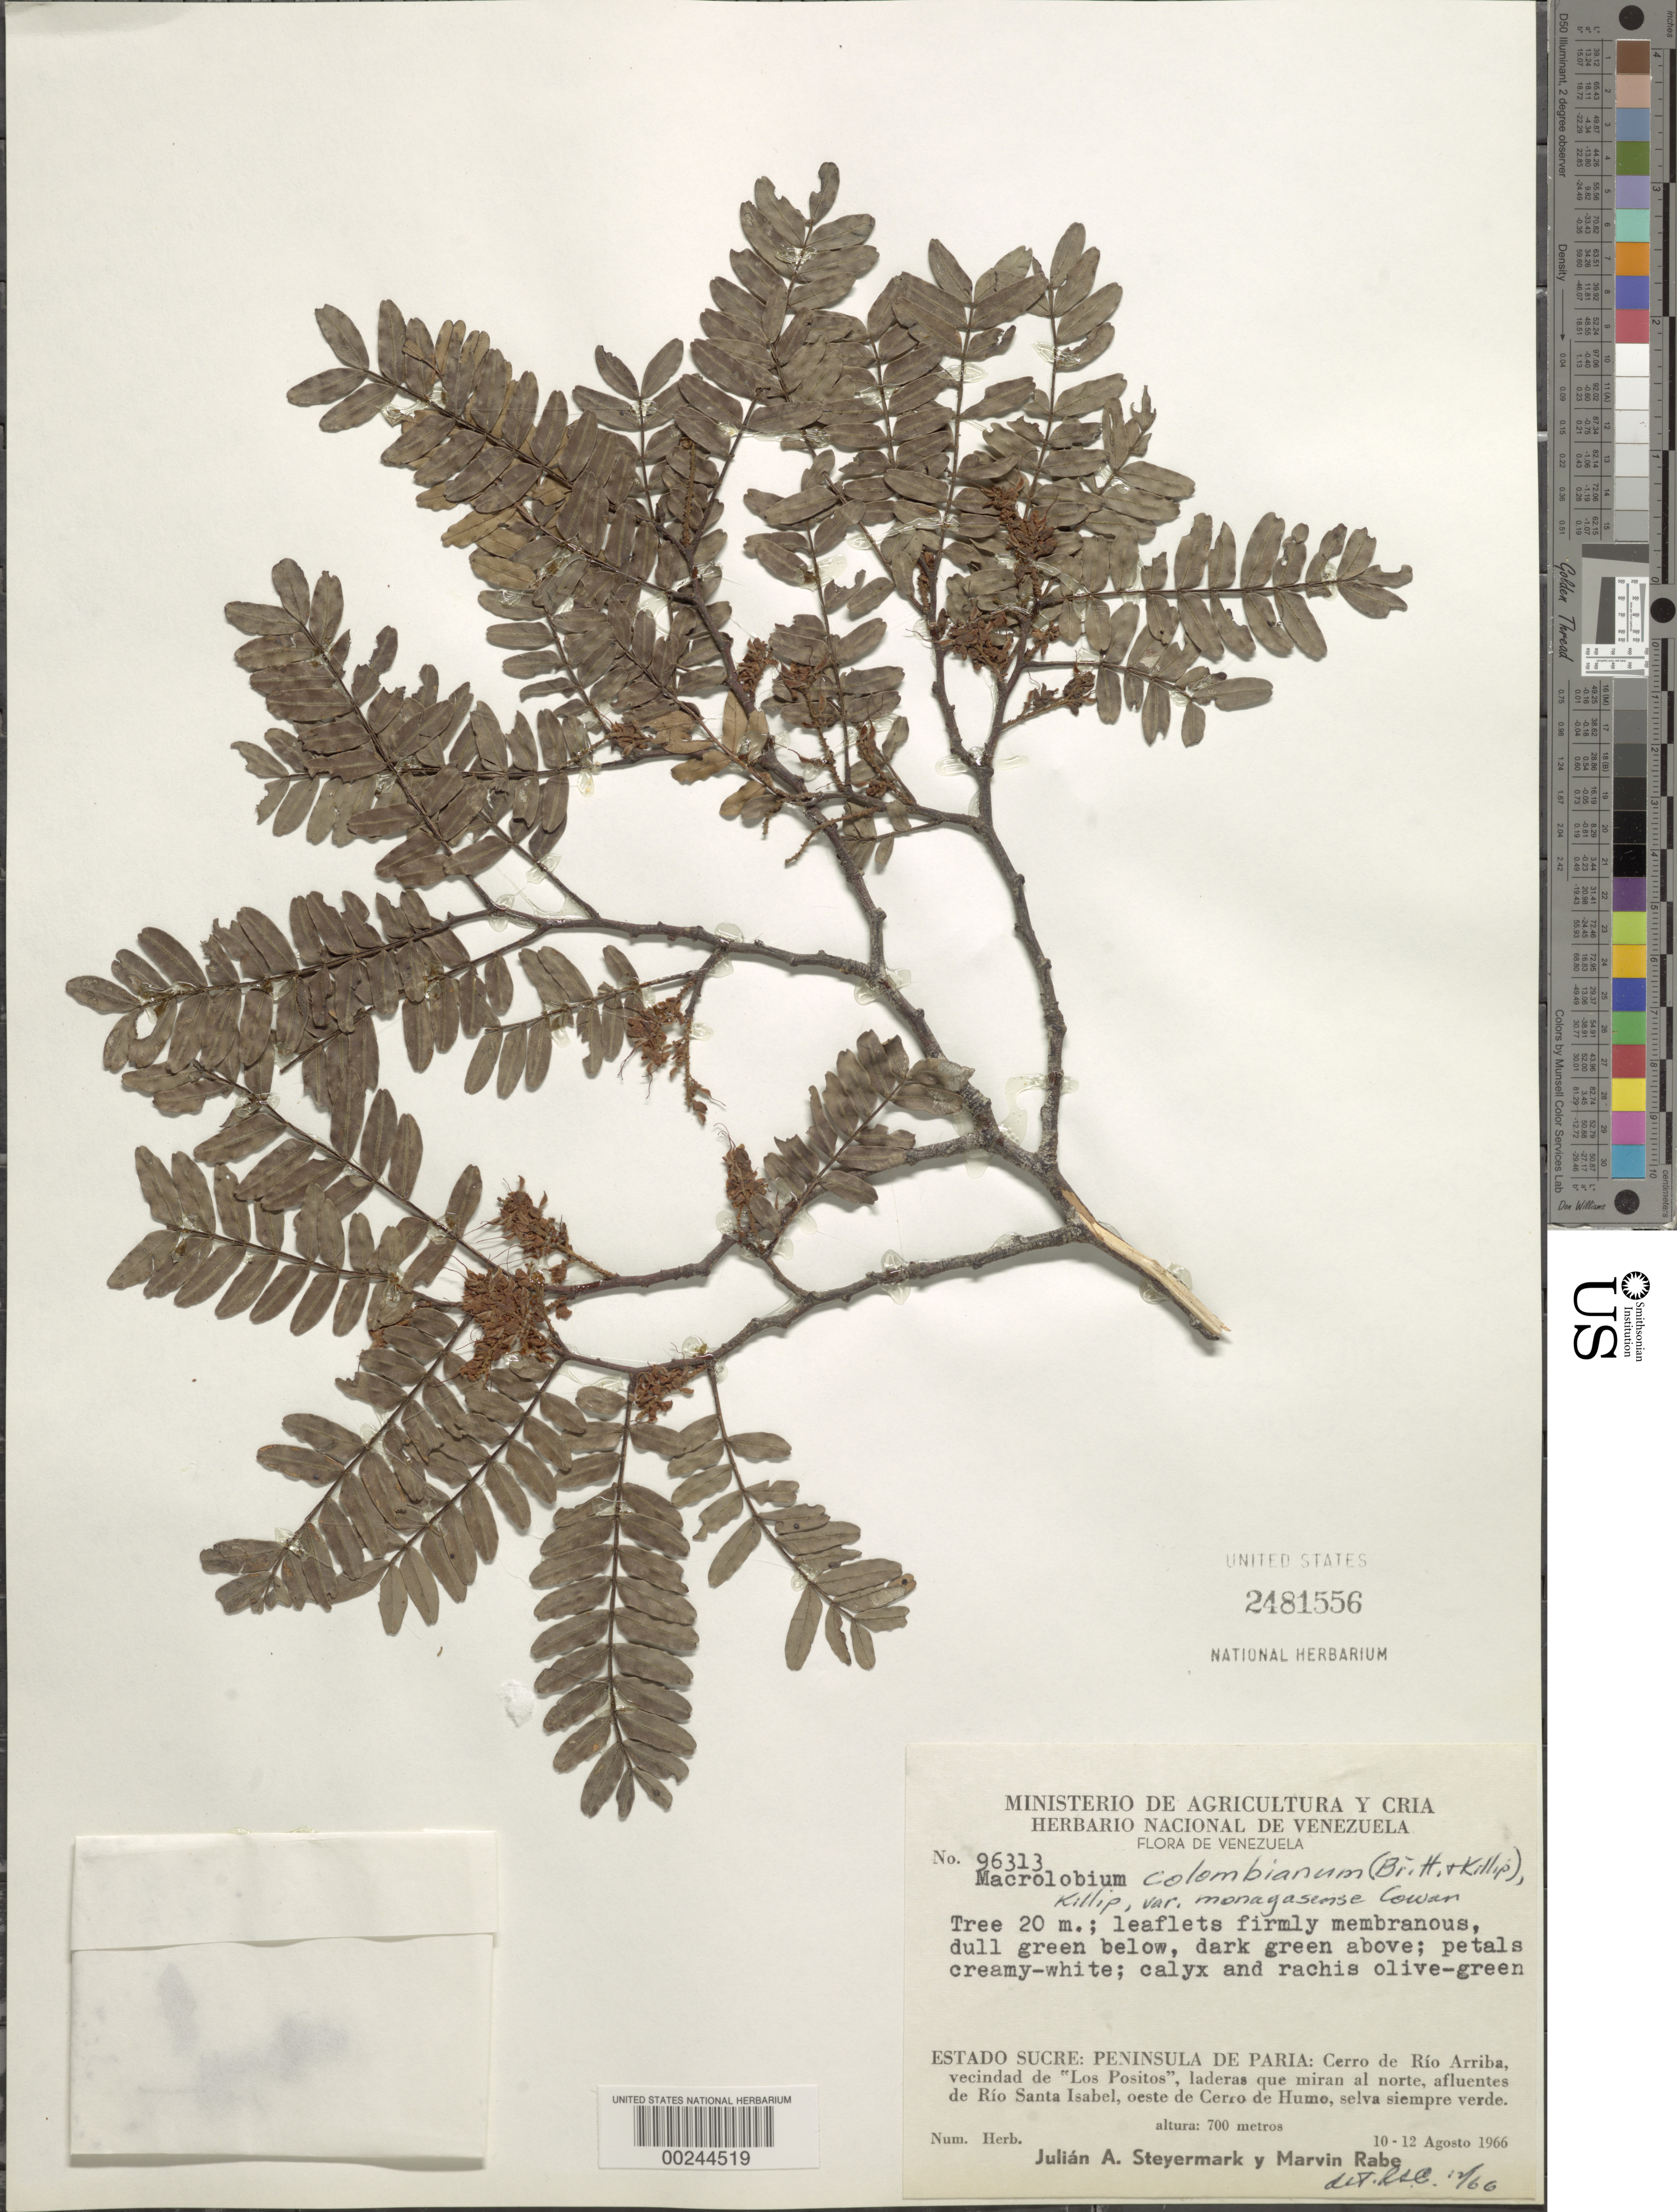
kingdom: Plantae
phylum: Tracheophyta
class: Magnoliopsida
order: Fabales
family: Fabaceae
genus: Macrolobium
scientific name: Macrolobium colombianum var. monagasense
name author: R.S. Cowan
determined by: Cowan, R. S.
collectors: J. Steyermark & M. Rabe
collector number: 96313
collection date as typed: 10 Aug 1966 to 12 Aug 1966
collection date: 1966-08-10/1966-08-12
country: Venezuela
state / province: Sucre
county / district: Arismendi Dist.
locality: Peninsula de paria: cerro de rio arriba, "los positos", n slope, affluent of rio santa isabel, e of cerro de humo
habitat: Evergreen forest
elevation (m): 700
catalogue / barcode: US 2481556